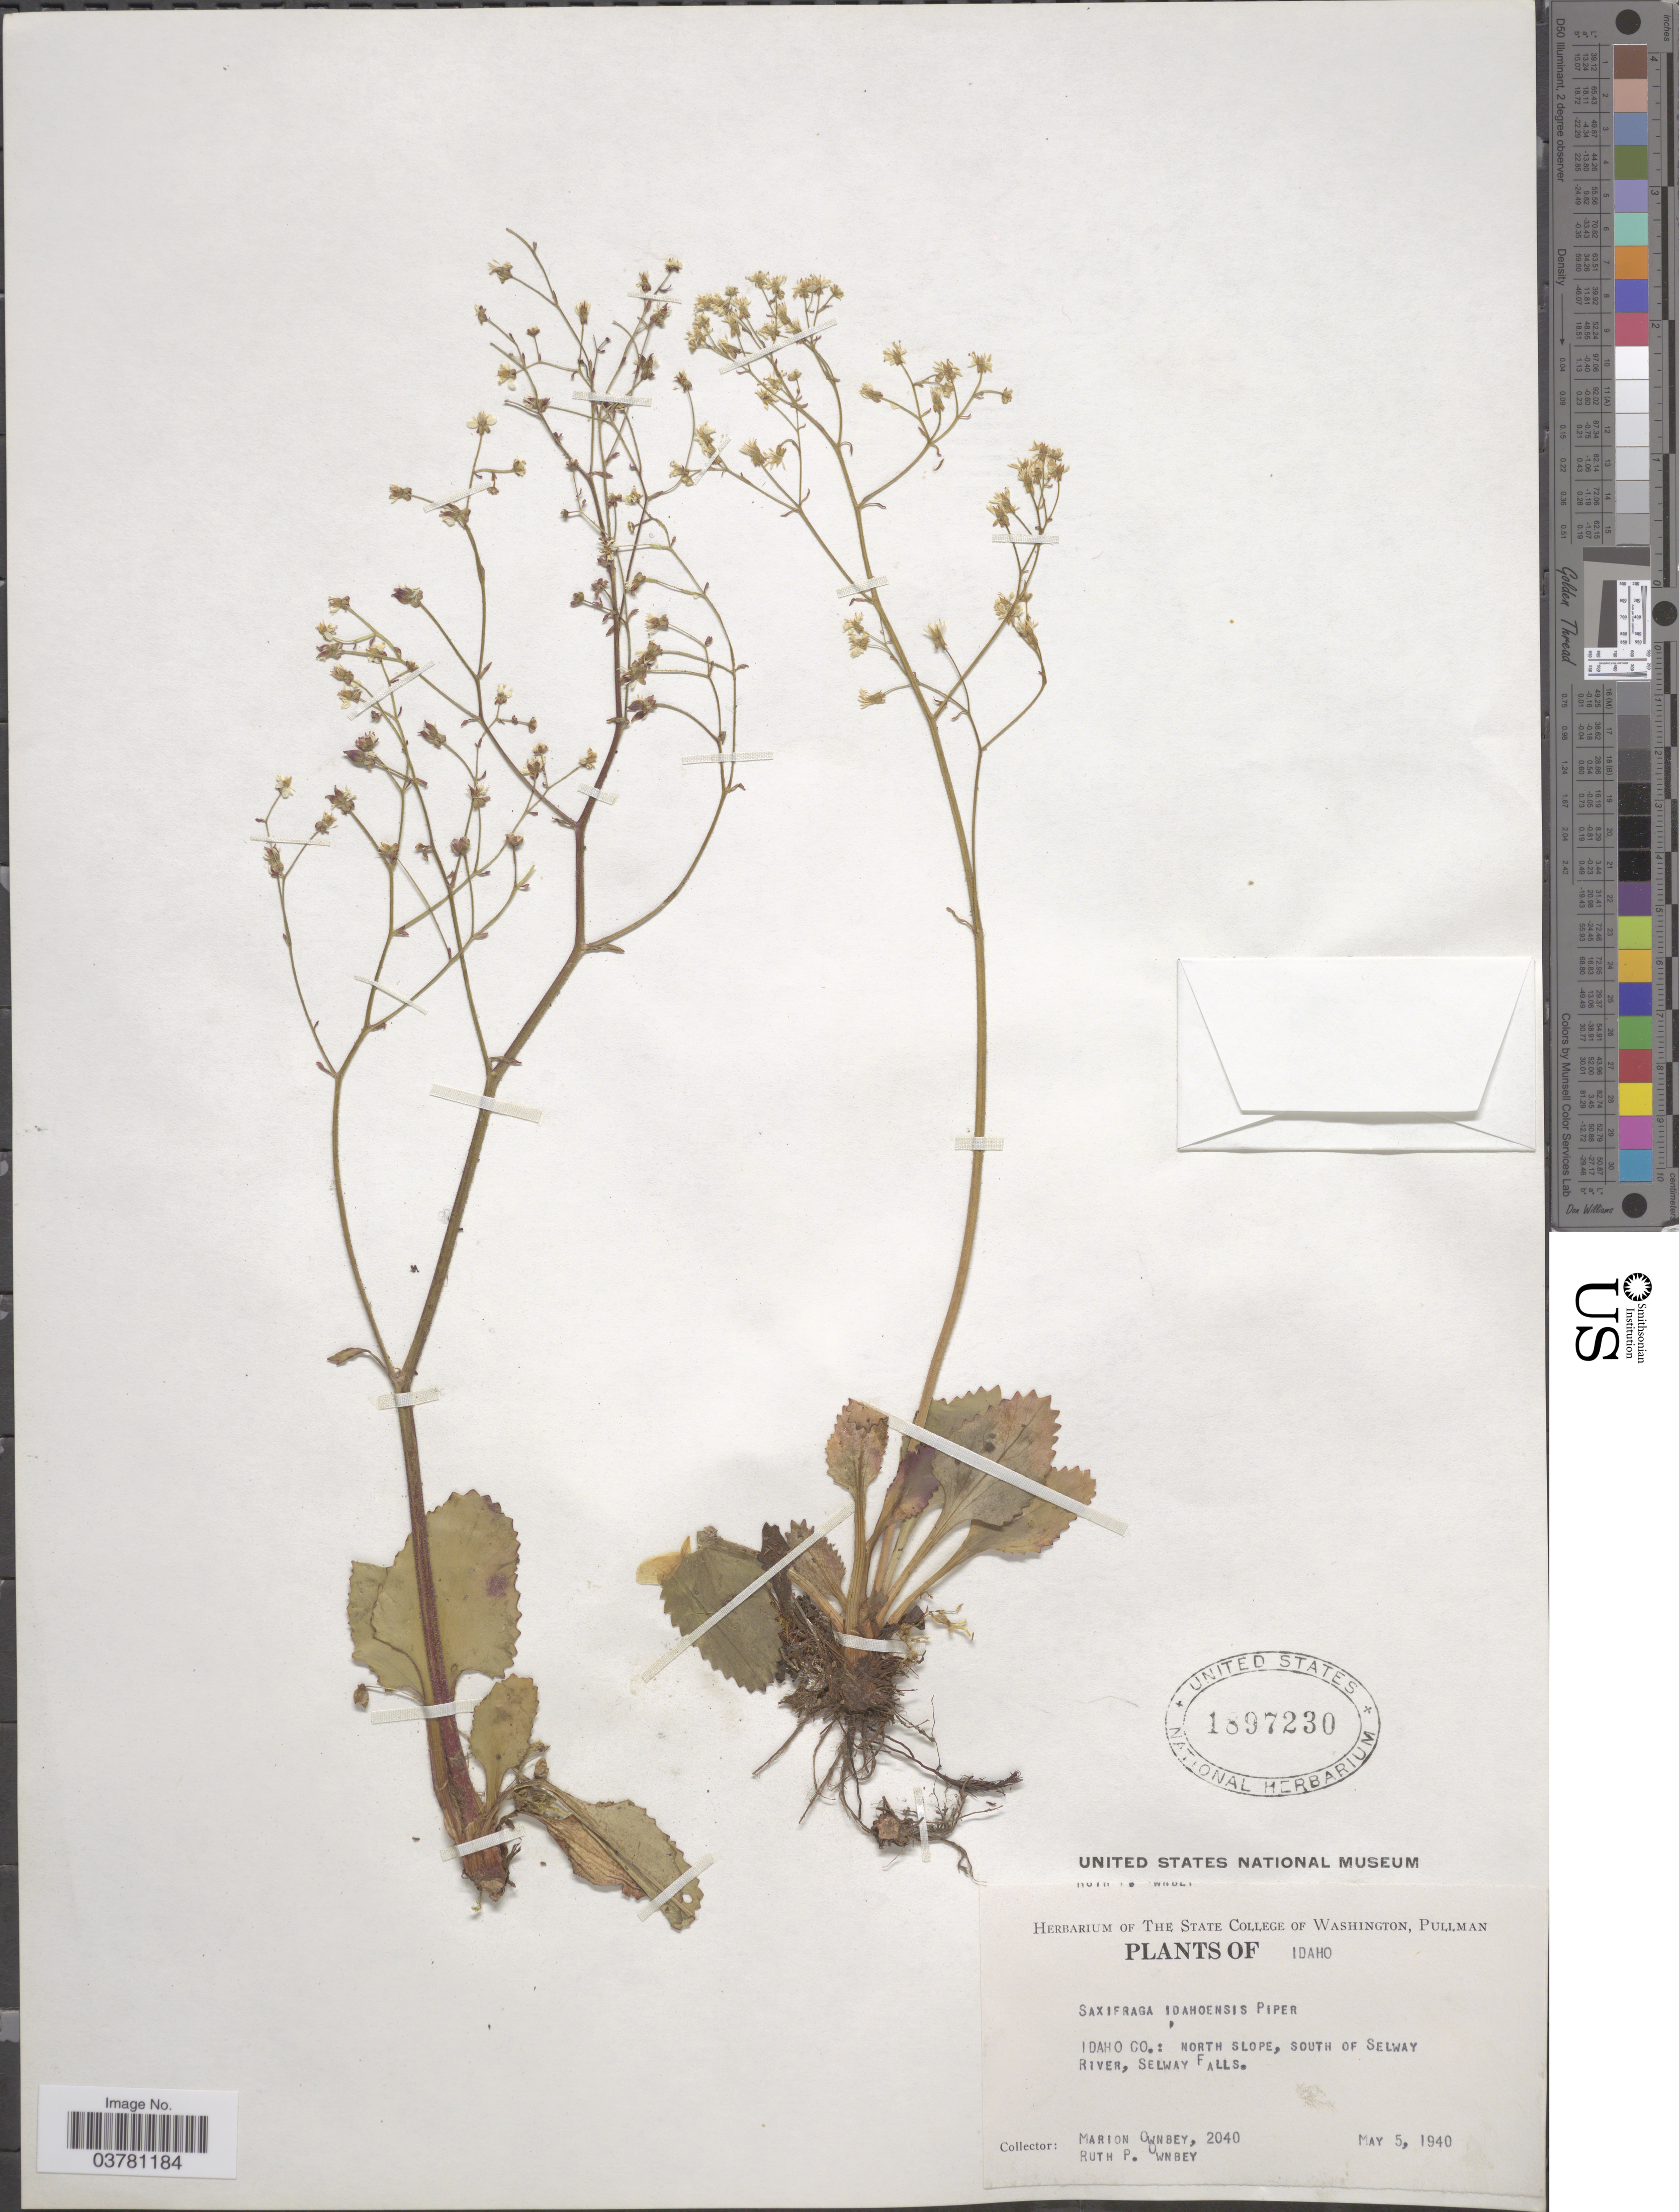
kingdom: Plantae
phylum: Tracheophyta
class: Magnoliopsida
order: Saxifragales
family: Saxifragaceae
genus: Micranthes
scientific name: Micranthes idahoensis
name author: (Piper) Brouillet & Gornall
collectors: M. Ownbey & R. Ownbey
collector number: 2040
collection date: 1940-05-05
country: United States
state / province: Idaho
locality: Idaho Co.: north slope, South of Selway River, Selway Falls.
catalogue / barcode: US 1897230